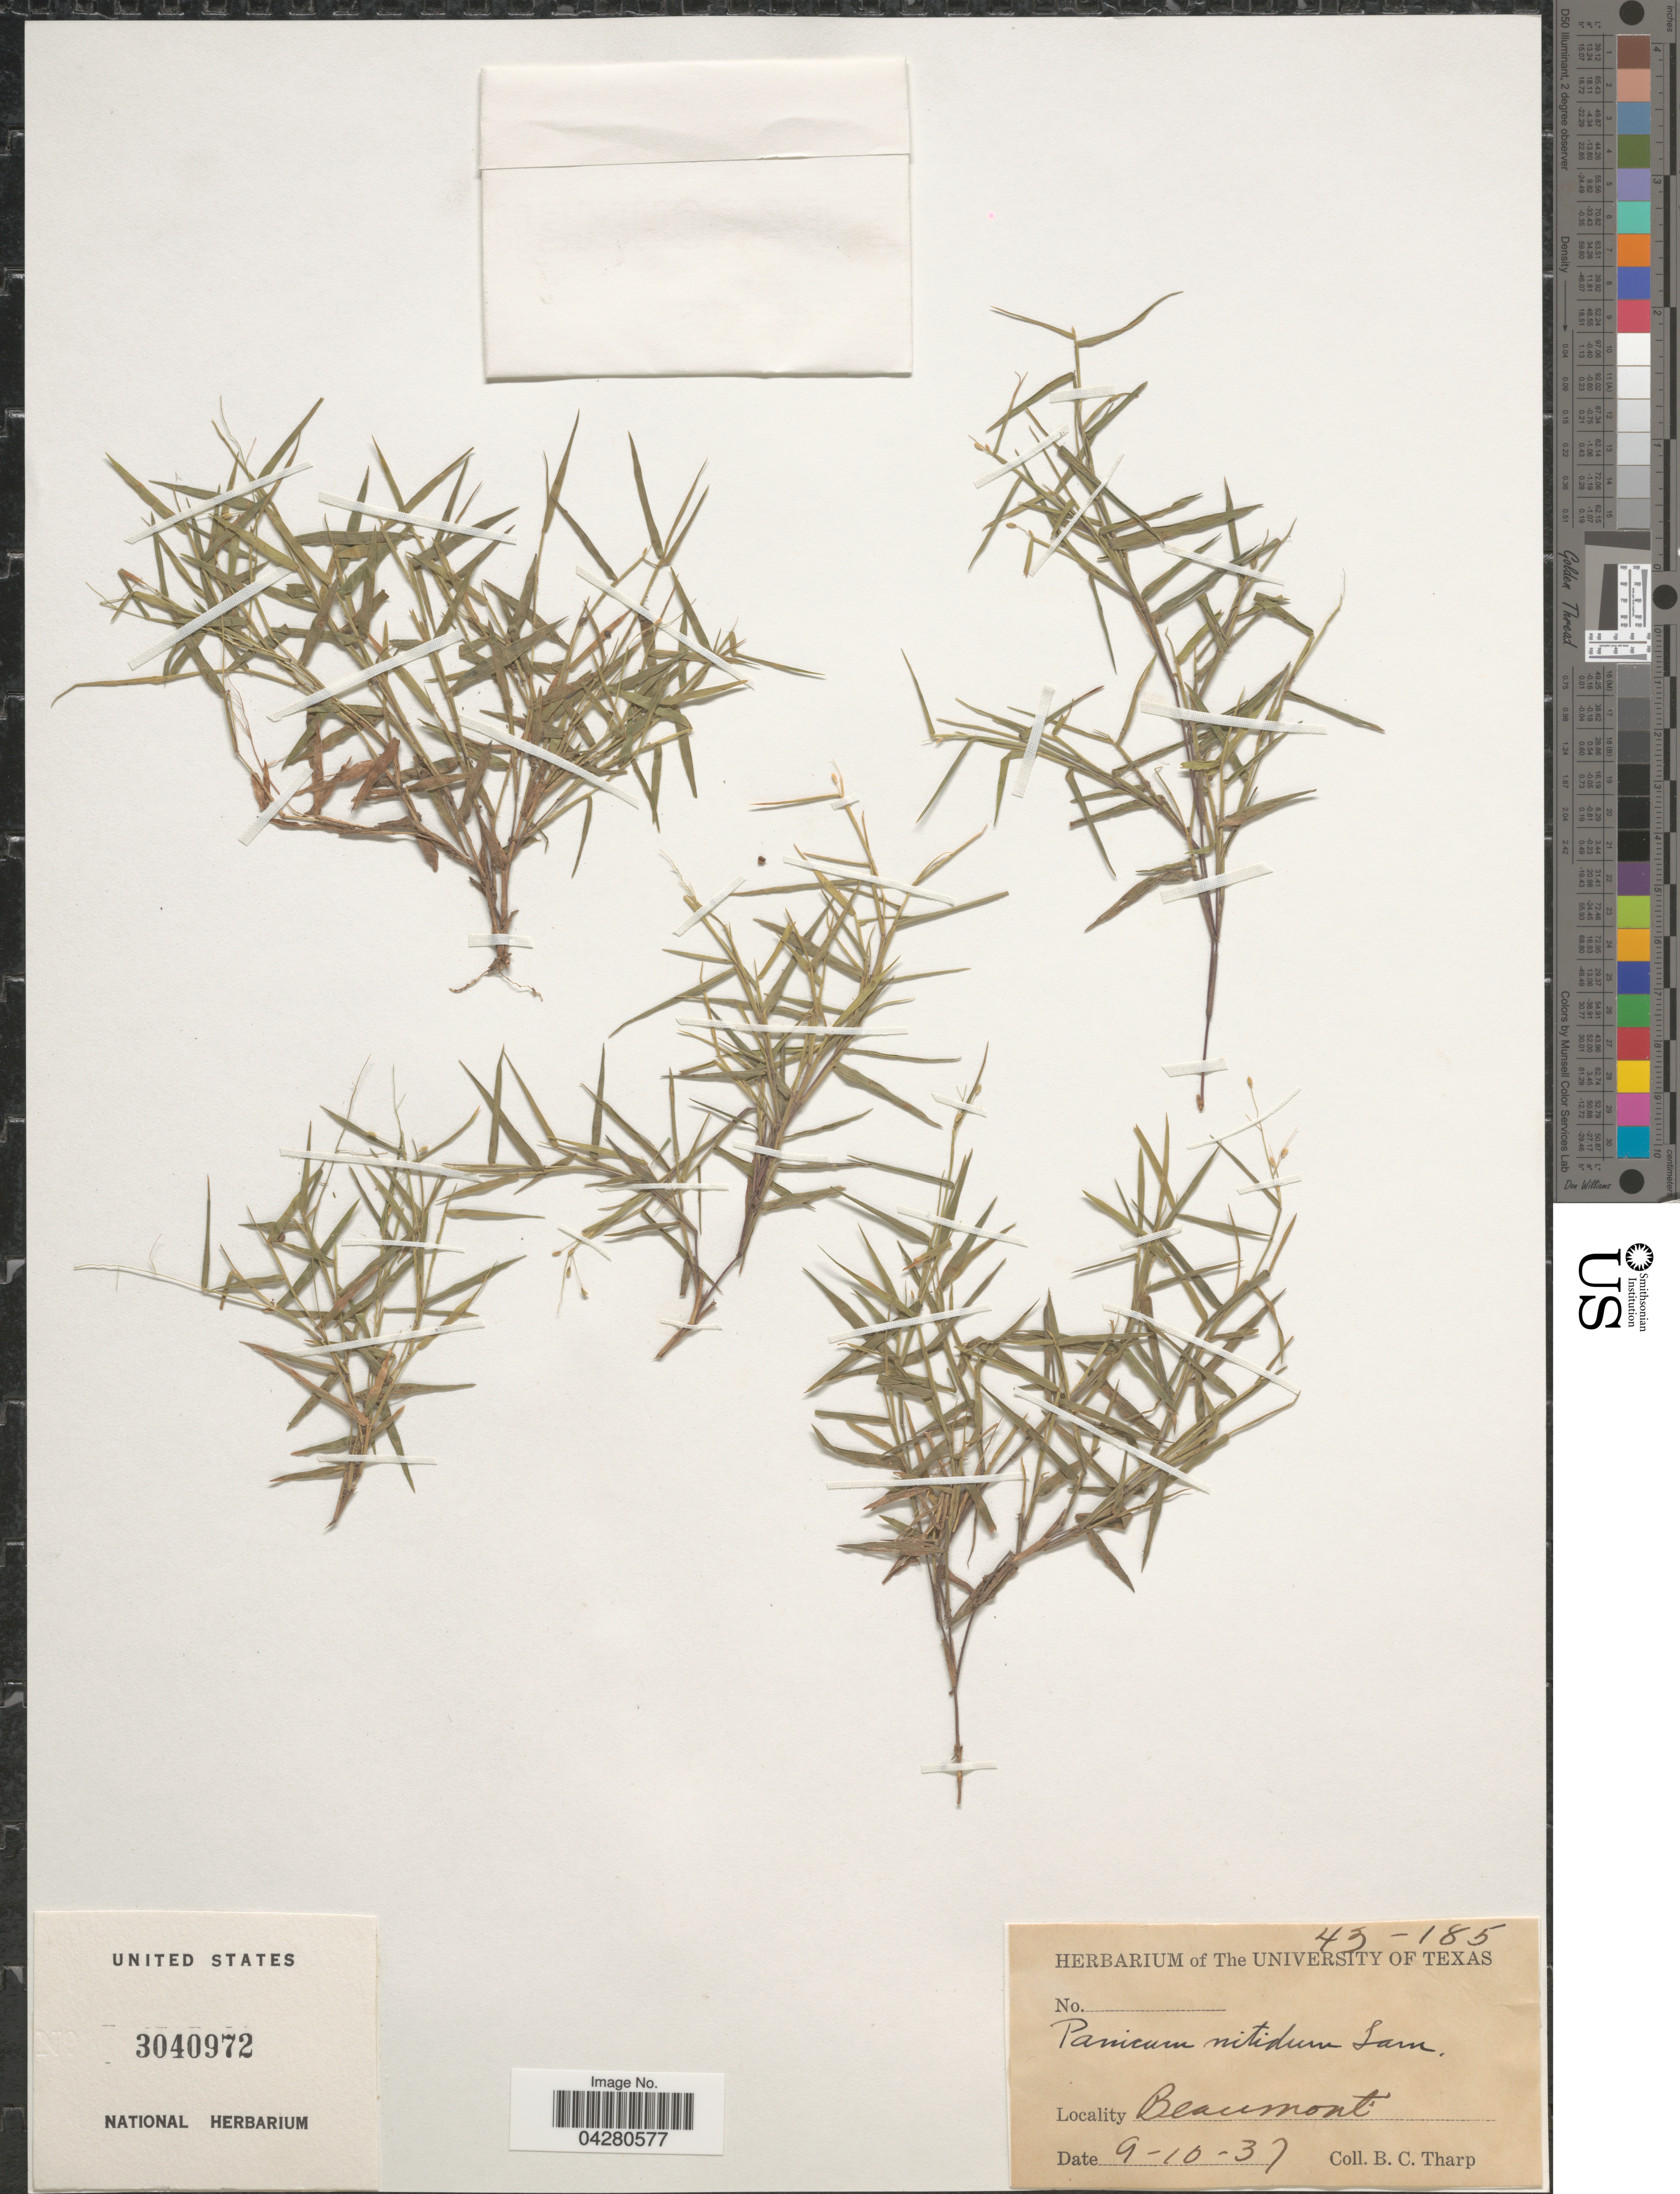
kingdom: Plantae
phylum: Tracheophyta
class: Liliopsida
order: Poales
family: Poaceae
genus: Dichanthelium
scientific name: Dichanthelium dichotomum var. dichotomum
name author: (L.) Gould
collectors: B. C. Tharp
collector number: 43-185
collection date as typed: Transcribed d/m/y: 10/9/37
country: United States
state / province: Texas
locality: Beaumont.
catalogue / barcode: US 3040972